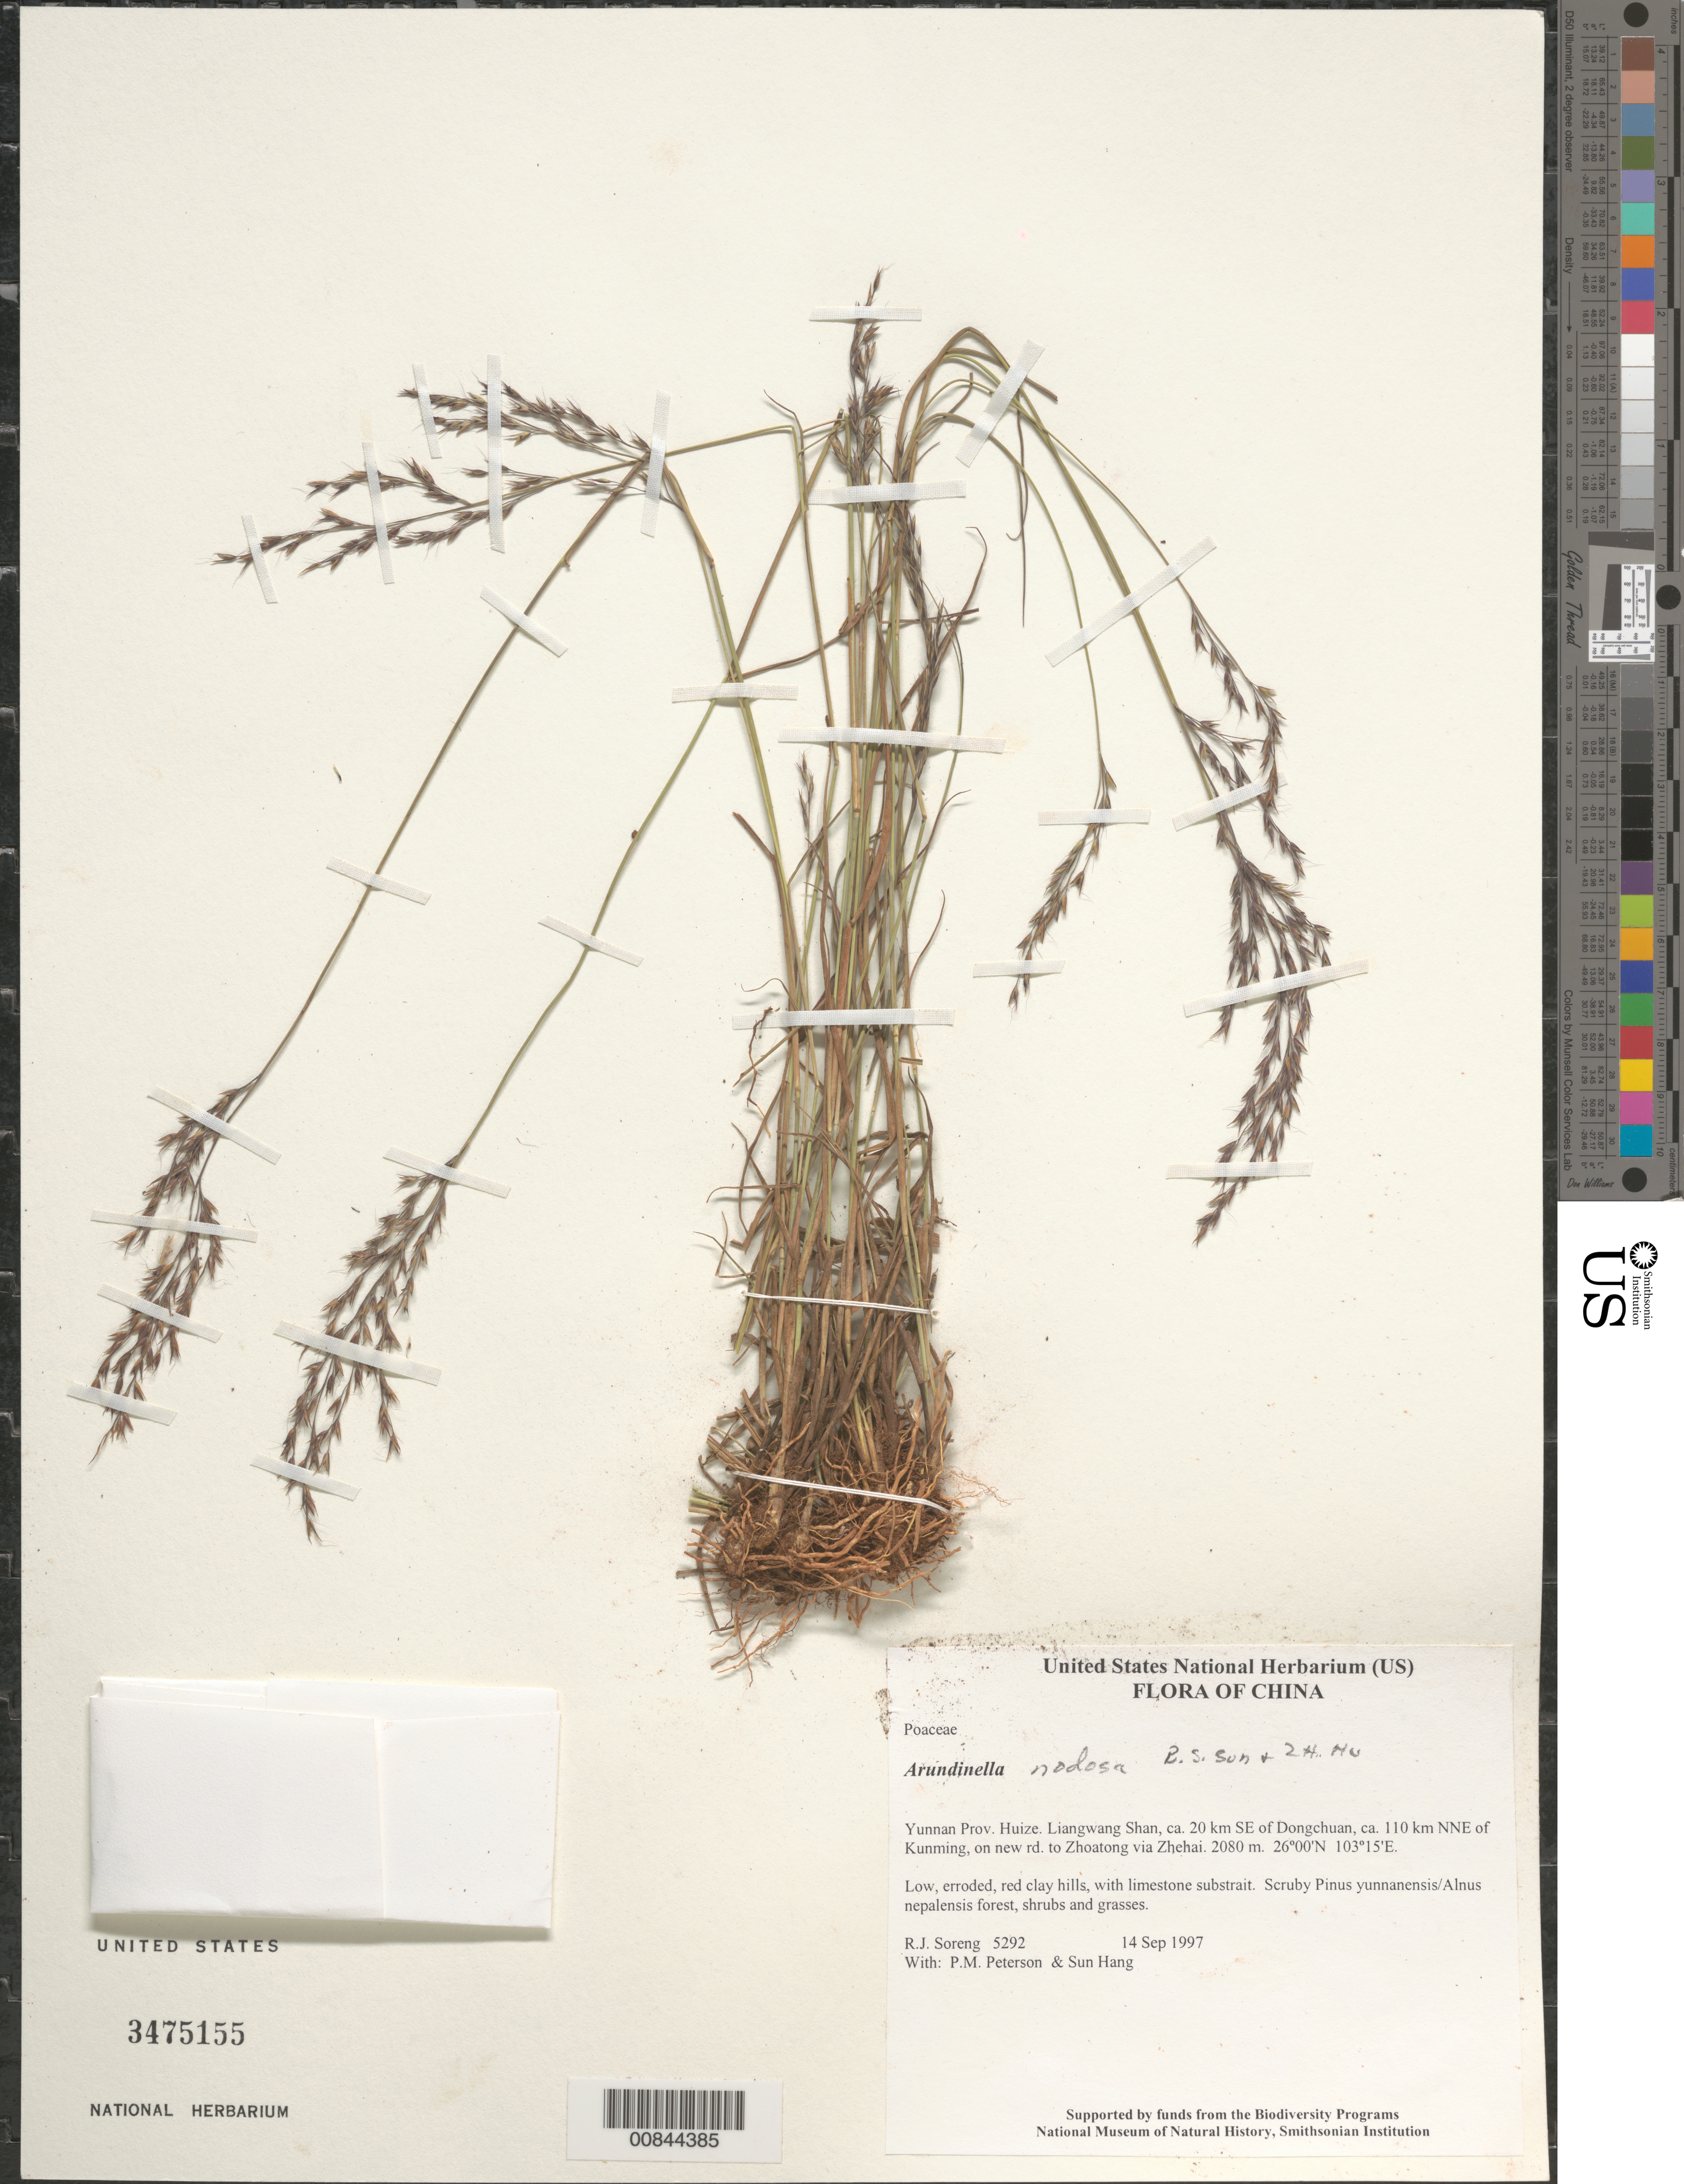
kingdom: Plantae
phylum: Tracheophyta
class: Liliopsida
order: Poales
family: Poaceae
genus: Arundinella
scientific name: Arundinella nodosa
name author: B.S. Sun & Z.H. Hu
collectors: R. J. Soreng, P. M. Peterson & Sun Hang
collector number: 5292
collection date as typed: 14 Sep 1997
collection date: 1997-09-14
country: China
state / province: Yunnan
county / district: Huize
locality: Liangwang Shan, ca. 20 km SE of Dongchuan, ca. 110 km NNE of Kunming, on new rd. to Zhoatong via Zhehai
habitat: Low, erroded, red clay hills, with limestone substrait. Scruby Pinus yunnanensis/Alnus nepalensis forest, shrubs and grasses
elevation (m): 2080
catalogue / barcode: US 3475155